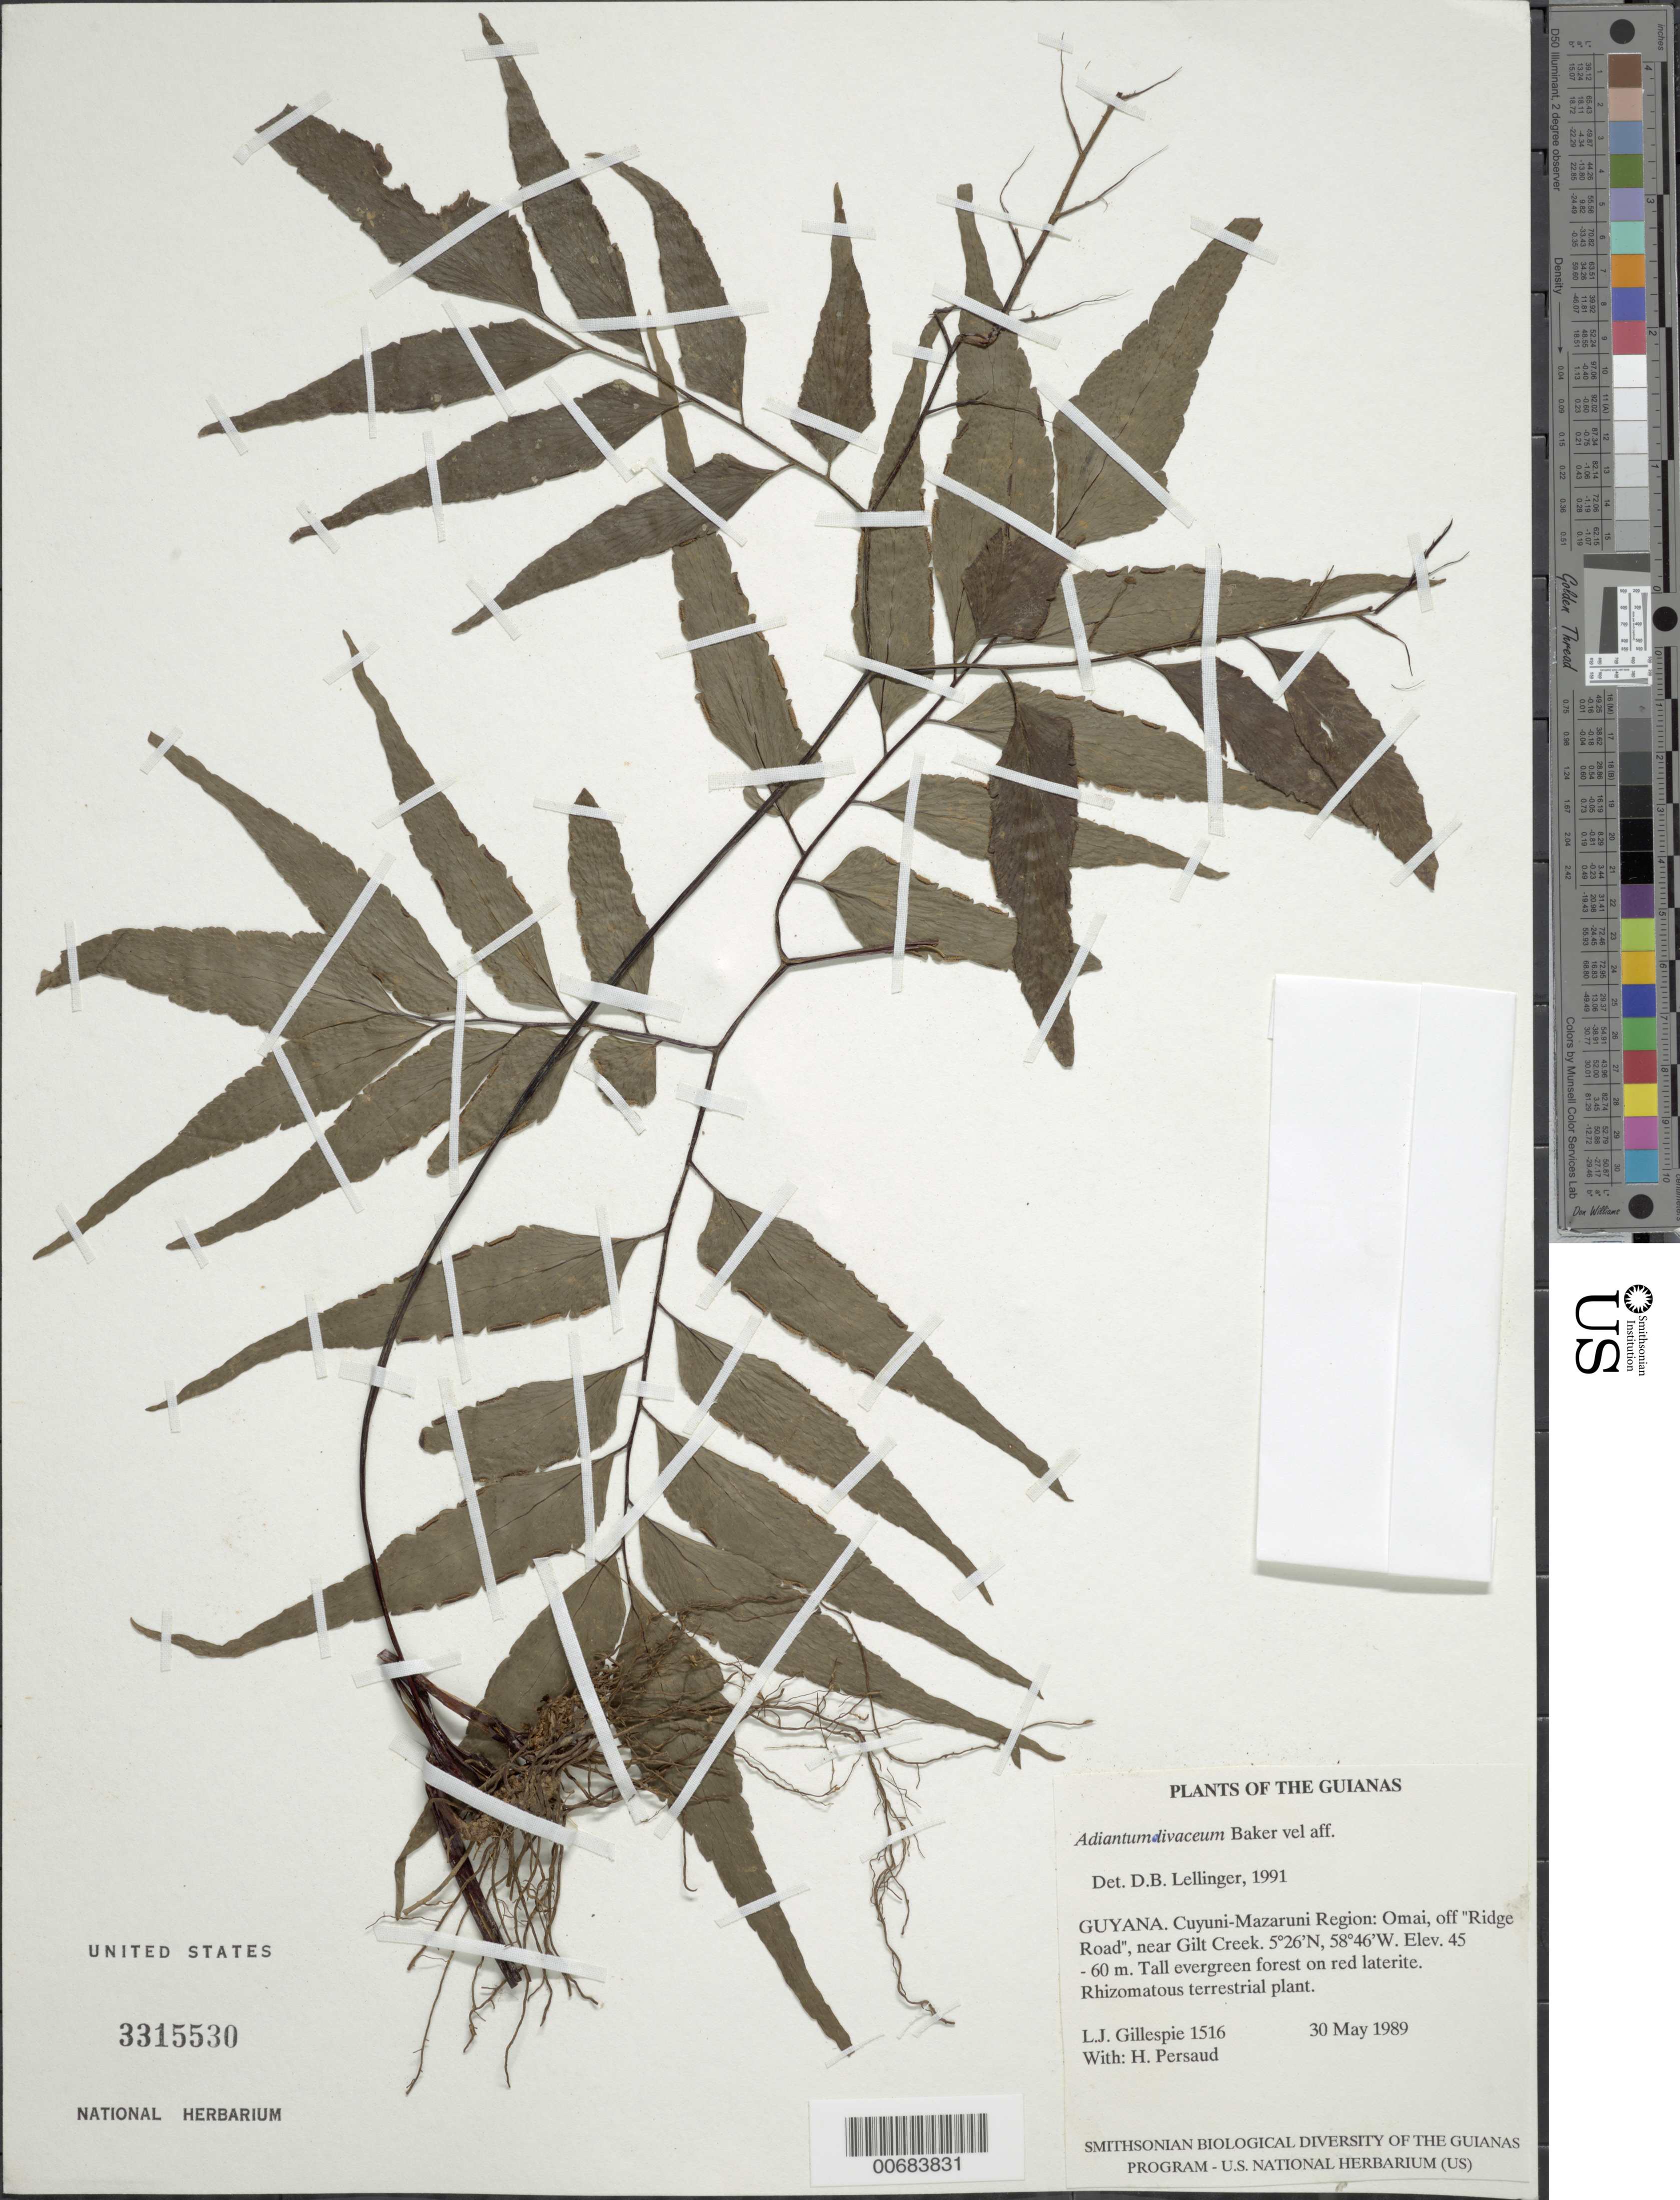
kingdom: Plantae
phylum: Tracheophyta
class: Polypodiopsida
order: Polypodiales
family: Pteridaceae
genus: Adiantum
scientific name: Adiantum olivaceum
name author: Baker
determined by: Lellinger, David B., (BOT), Smithsonian Institution - National Museum of Natural History (UNITED STATES)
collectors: L. J. Gillespie & H. Persaud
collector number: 1516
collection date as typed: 30 May 1989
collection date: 1989-05-30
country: Guyana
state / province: Cuyuni-Mazaruni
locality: Omai, off "Ridge Road", near Gilt Creek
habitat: Tall evergreen forest on red laterite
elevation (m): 45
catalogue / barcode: US 3315530